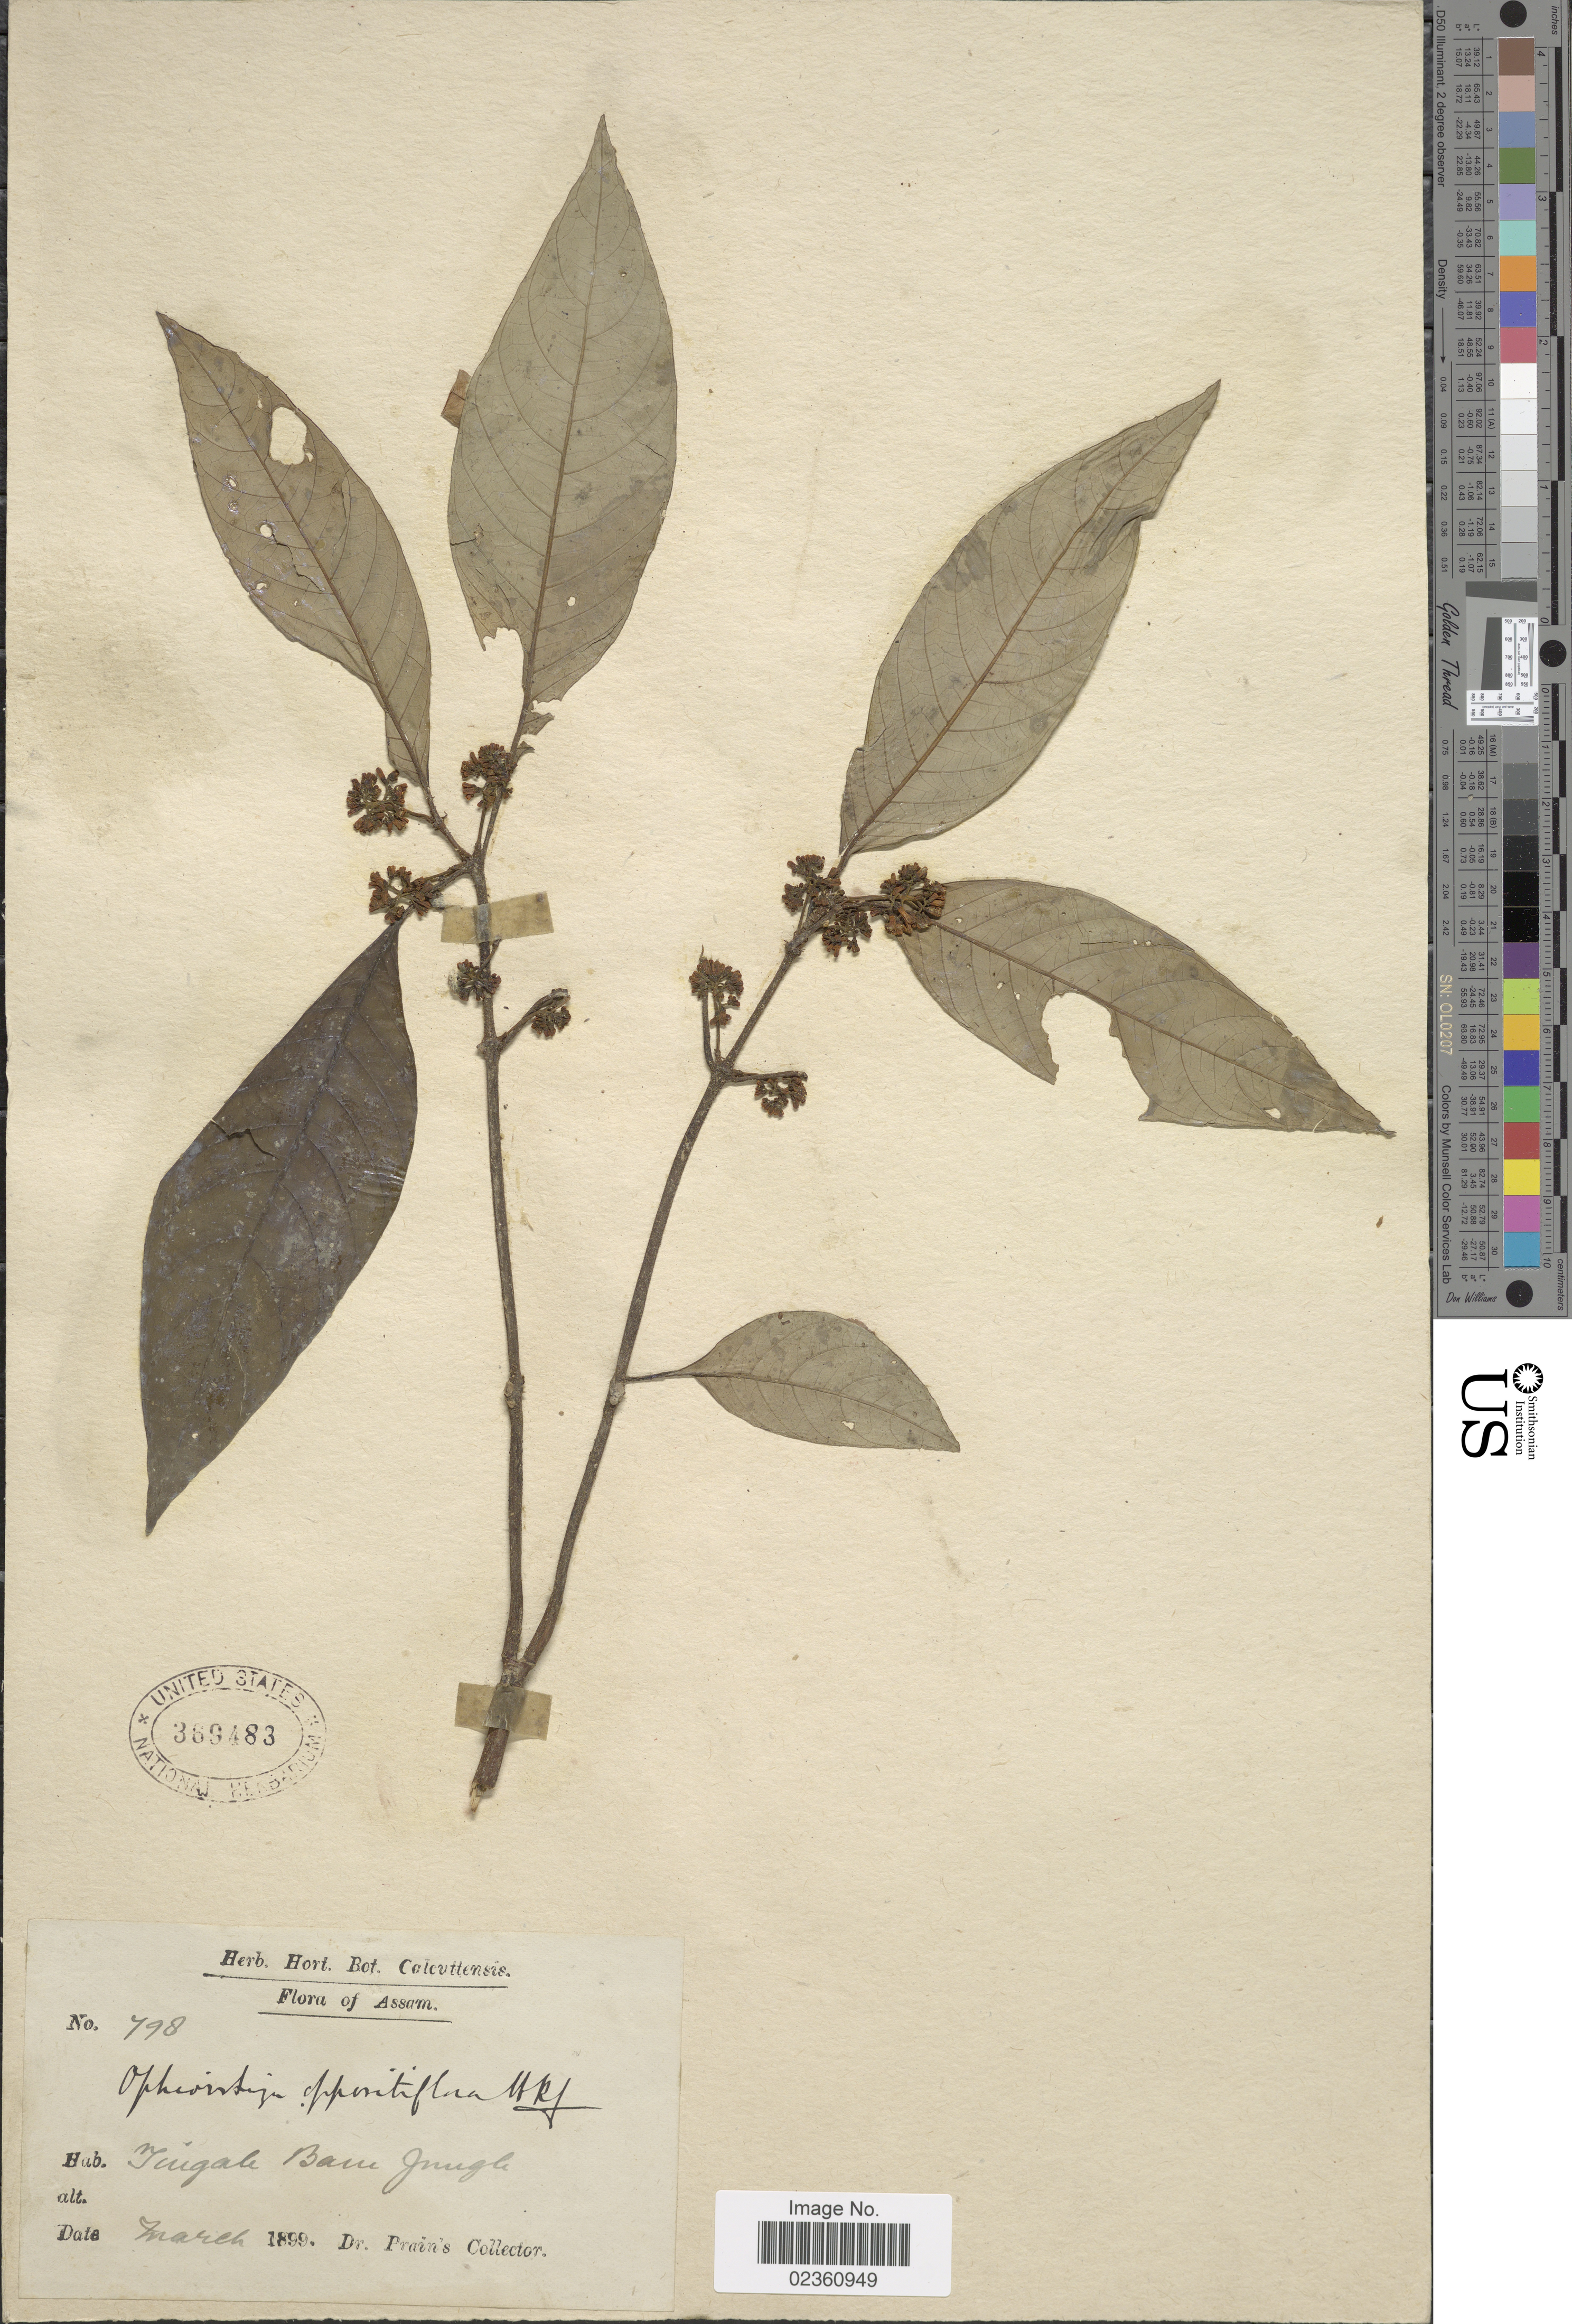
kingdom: Plantae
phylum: Tracheophyta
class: Magnoliopsida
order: Gentianales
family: Rubiaceae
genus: Ophiorrhiza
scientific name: Ophiorrhiza oppositiflora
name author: Hook. f.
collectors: Dr. Prain's collector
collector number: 798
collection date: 1899-03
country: India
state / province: Assam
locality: Tingale Bam Jungle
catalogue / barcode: US 369483